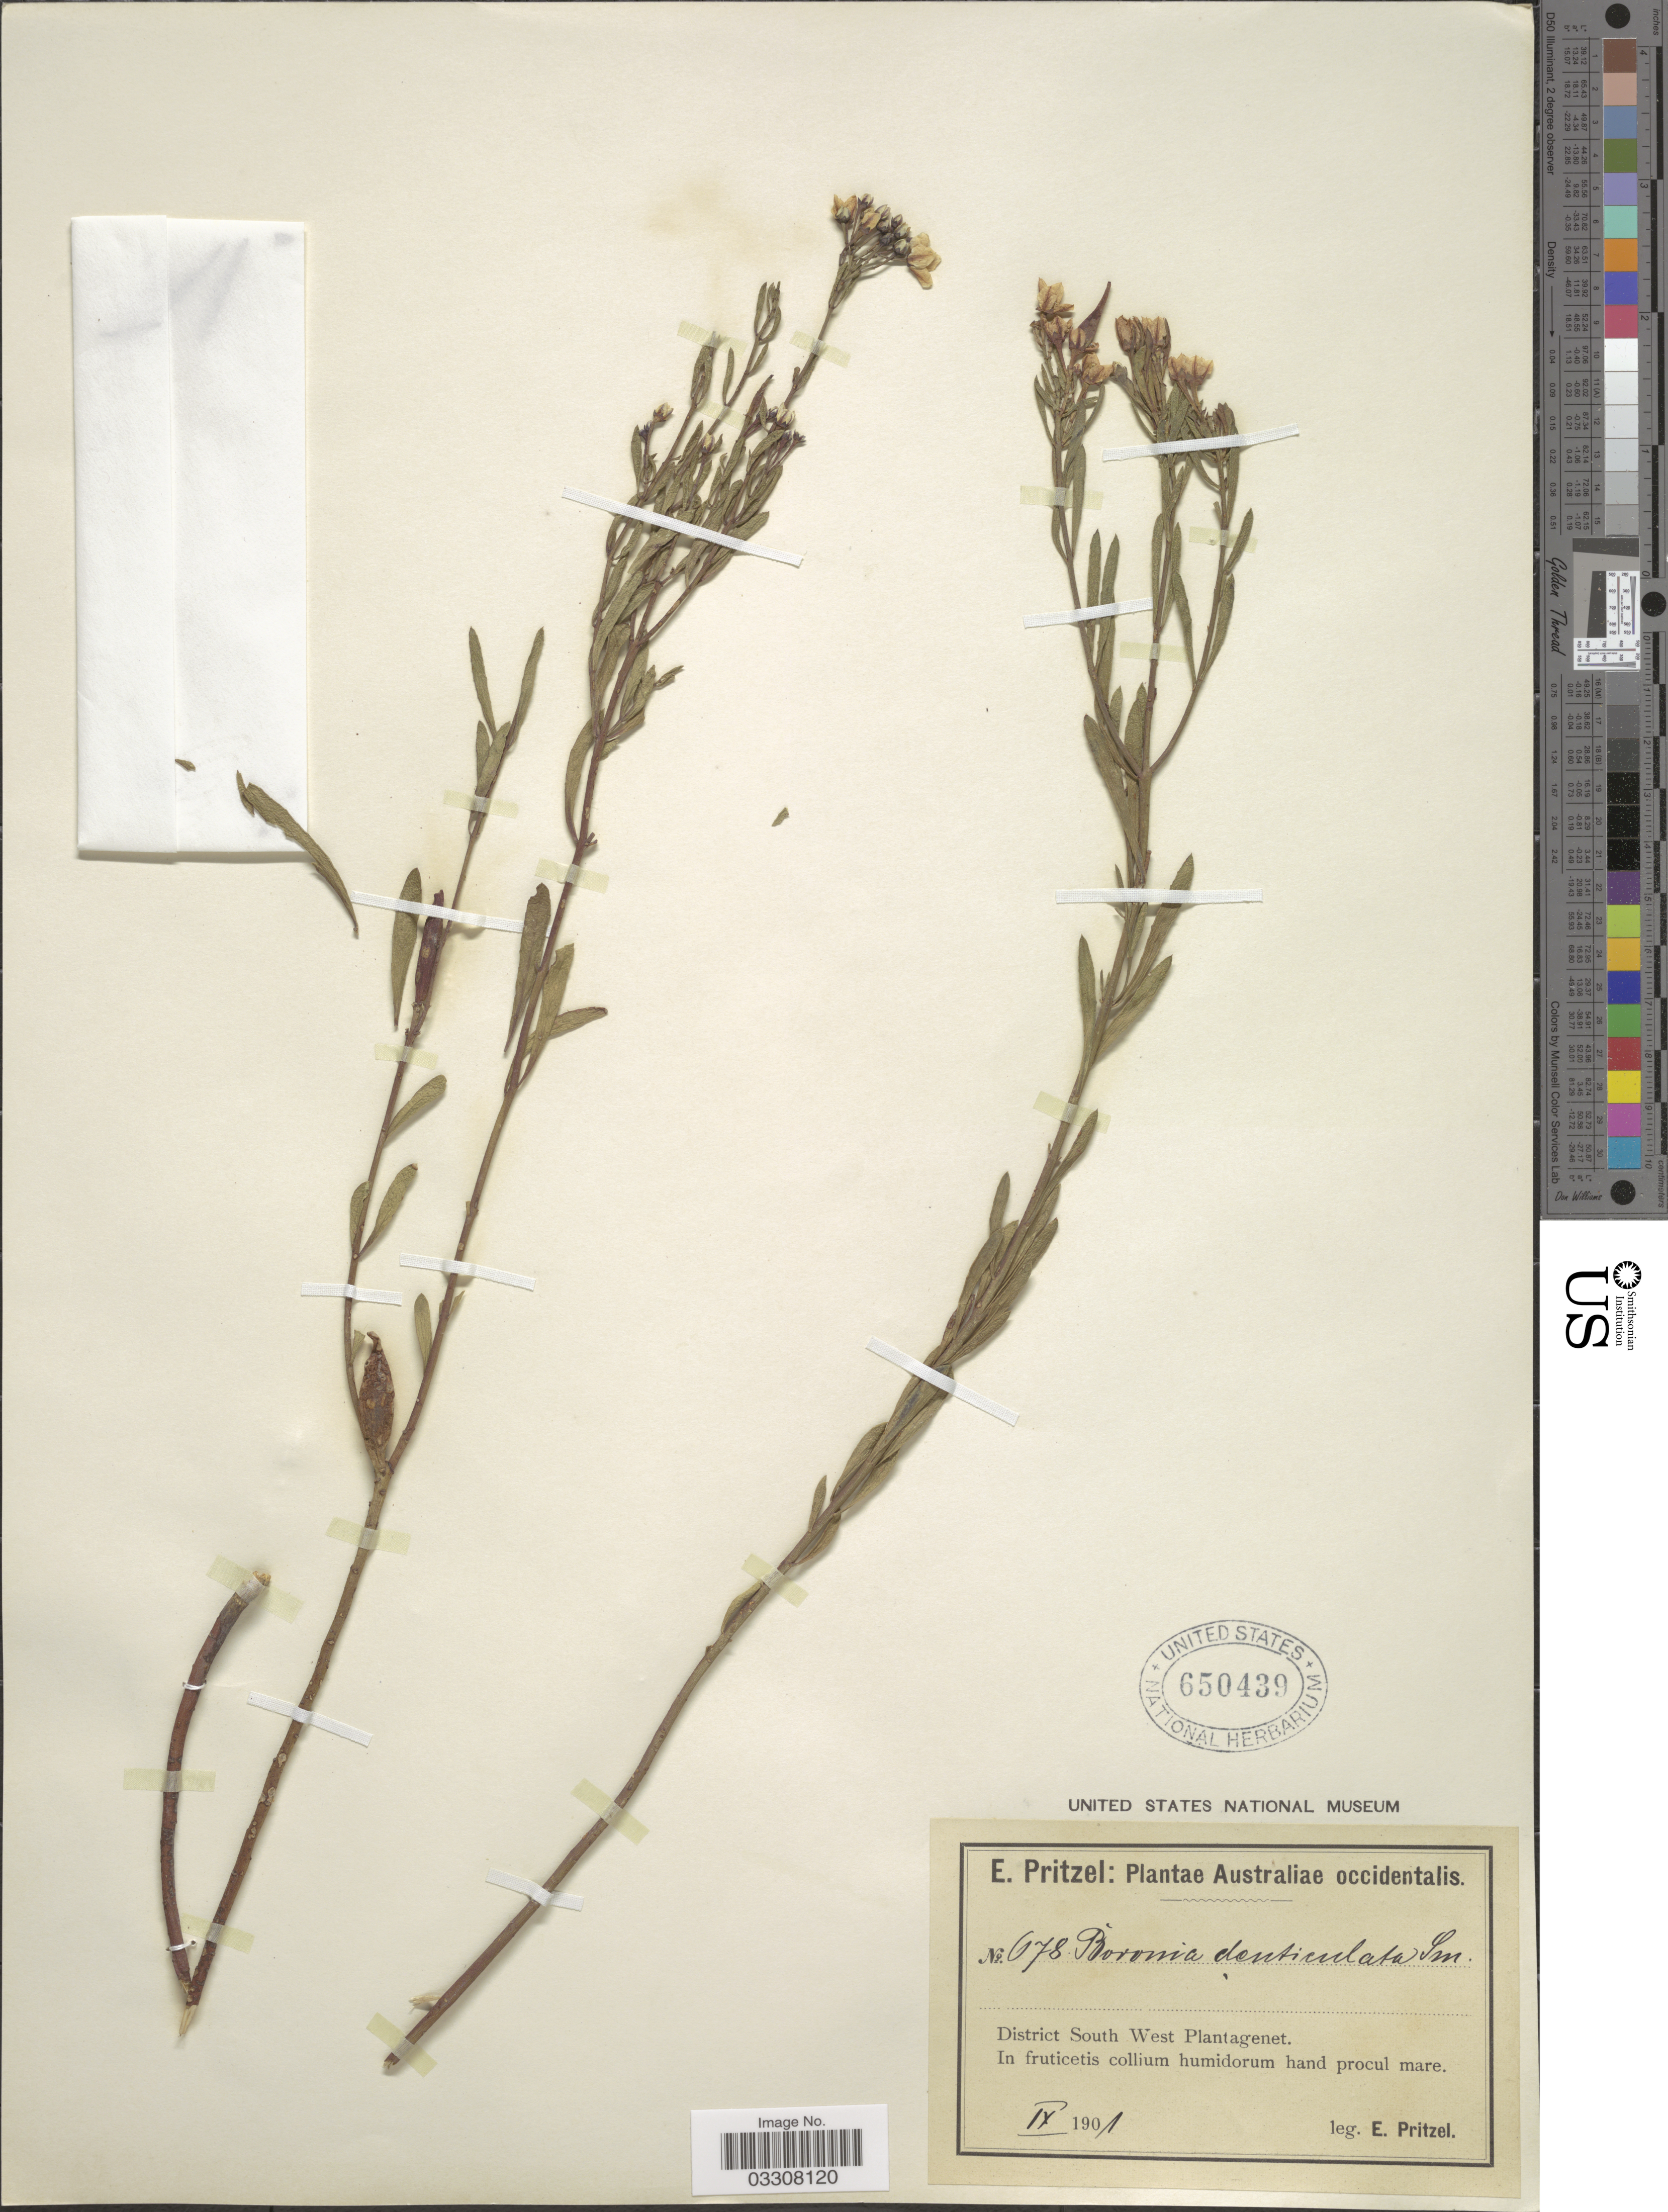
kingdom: Plantae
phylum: Tracheophyta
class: Magnoliopsida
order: Sapindales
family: Rutaceae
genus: Boronia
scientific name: Boronia denticulata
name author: Sm.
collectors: E. G. Pritzel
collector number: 678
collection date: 1901-09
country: Australia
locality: Australiae occidentalis. District South West Plantagenet.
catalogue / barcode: US 650439